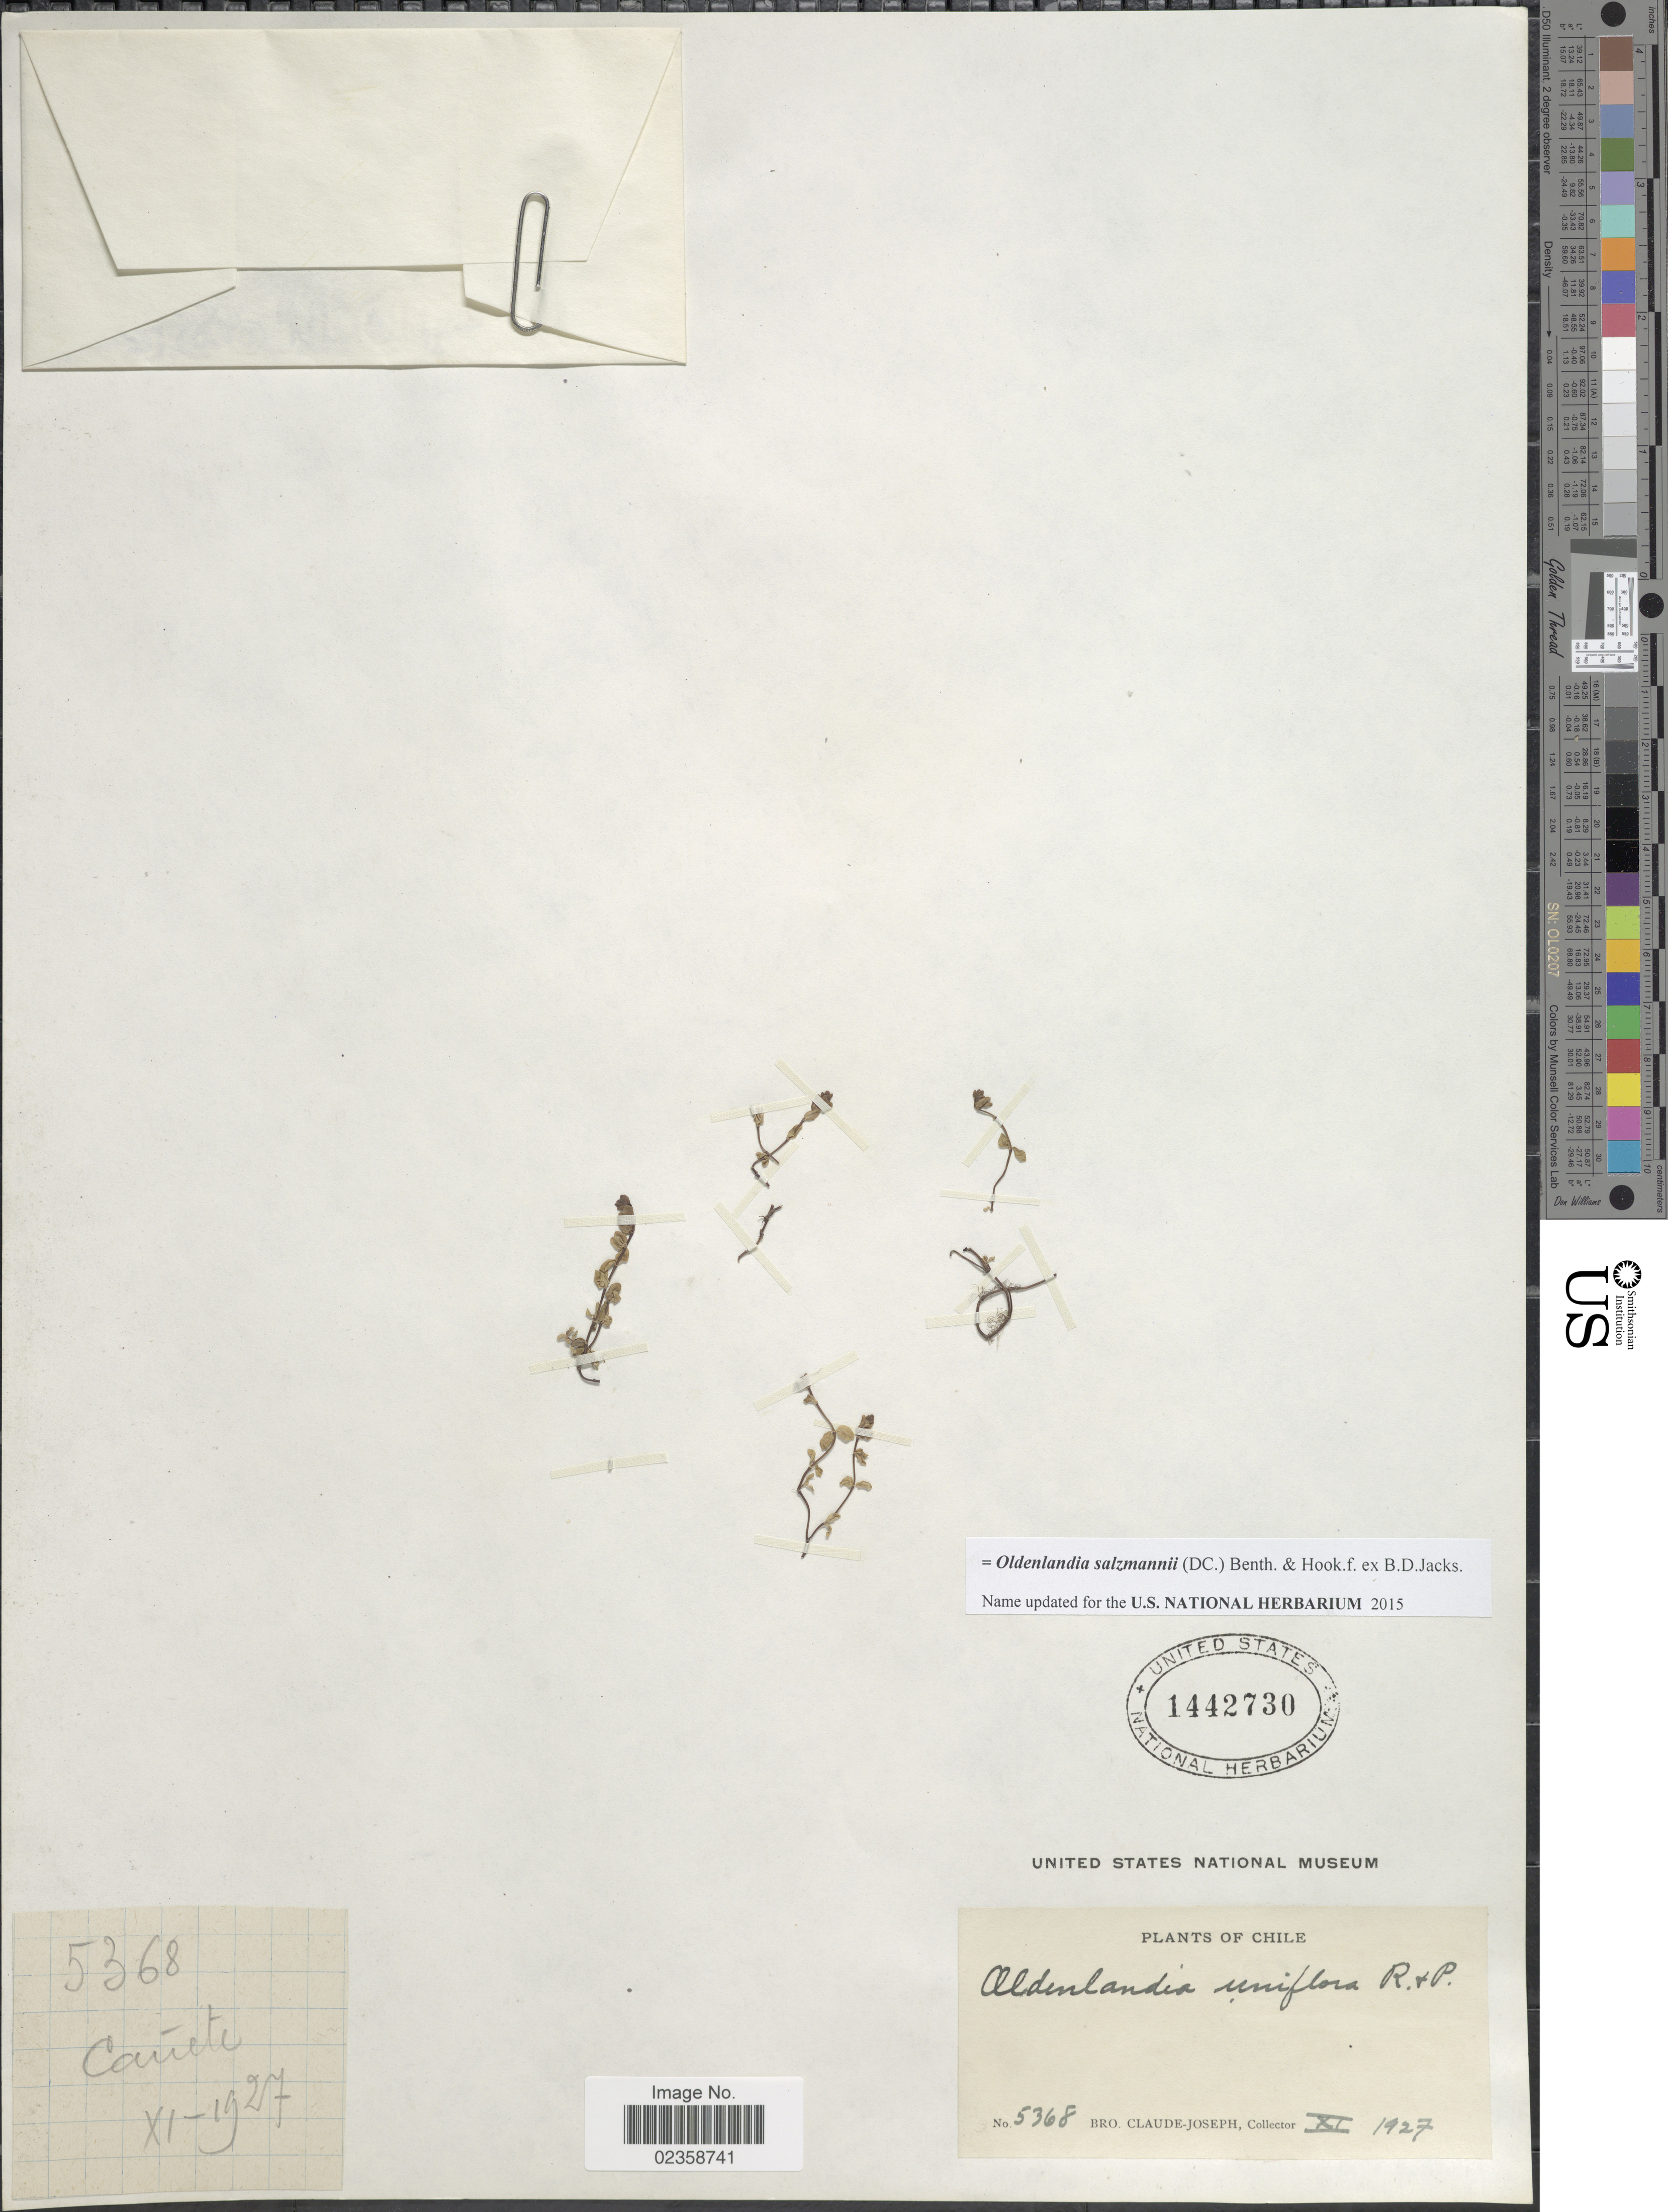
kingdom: Plantae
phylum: Tracheophyta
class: Magnoliopsida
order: Gentianales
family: Rubiaceae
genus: Oldenlandia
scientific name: Oldenlandia salzmannii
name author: (DC.) Benth. & Hook. f. ex B.D. Jacks.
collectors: Bro. Claude-Joseph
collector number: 5368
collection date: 1927-11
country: Chile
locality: Caireta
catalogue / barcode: US 1442730